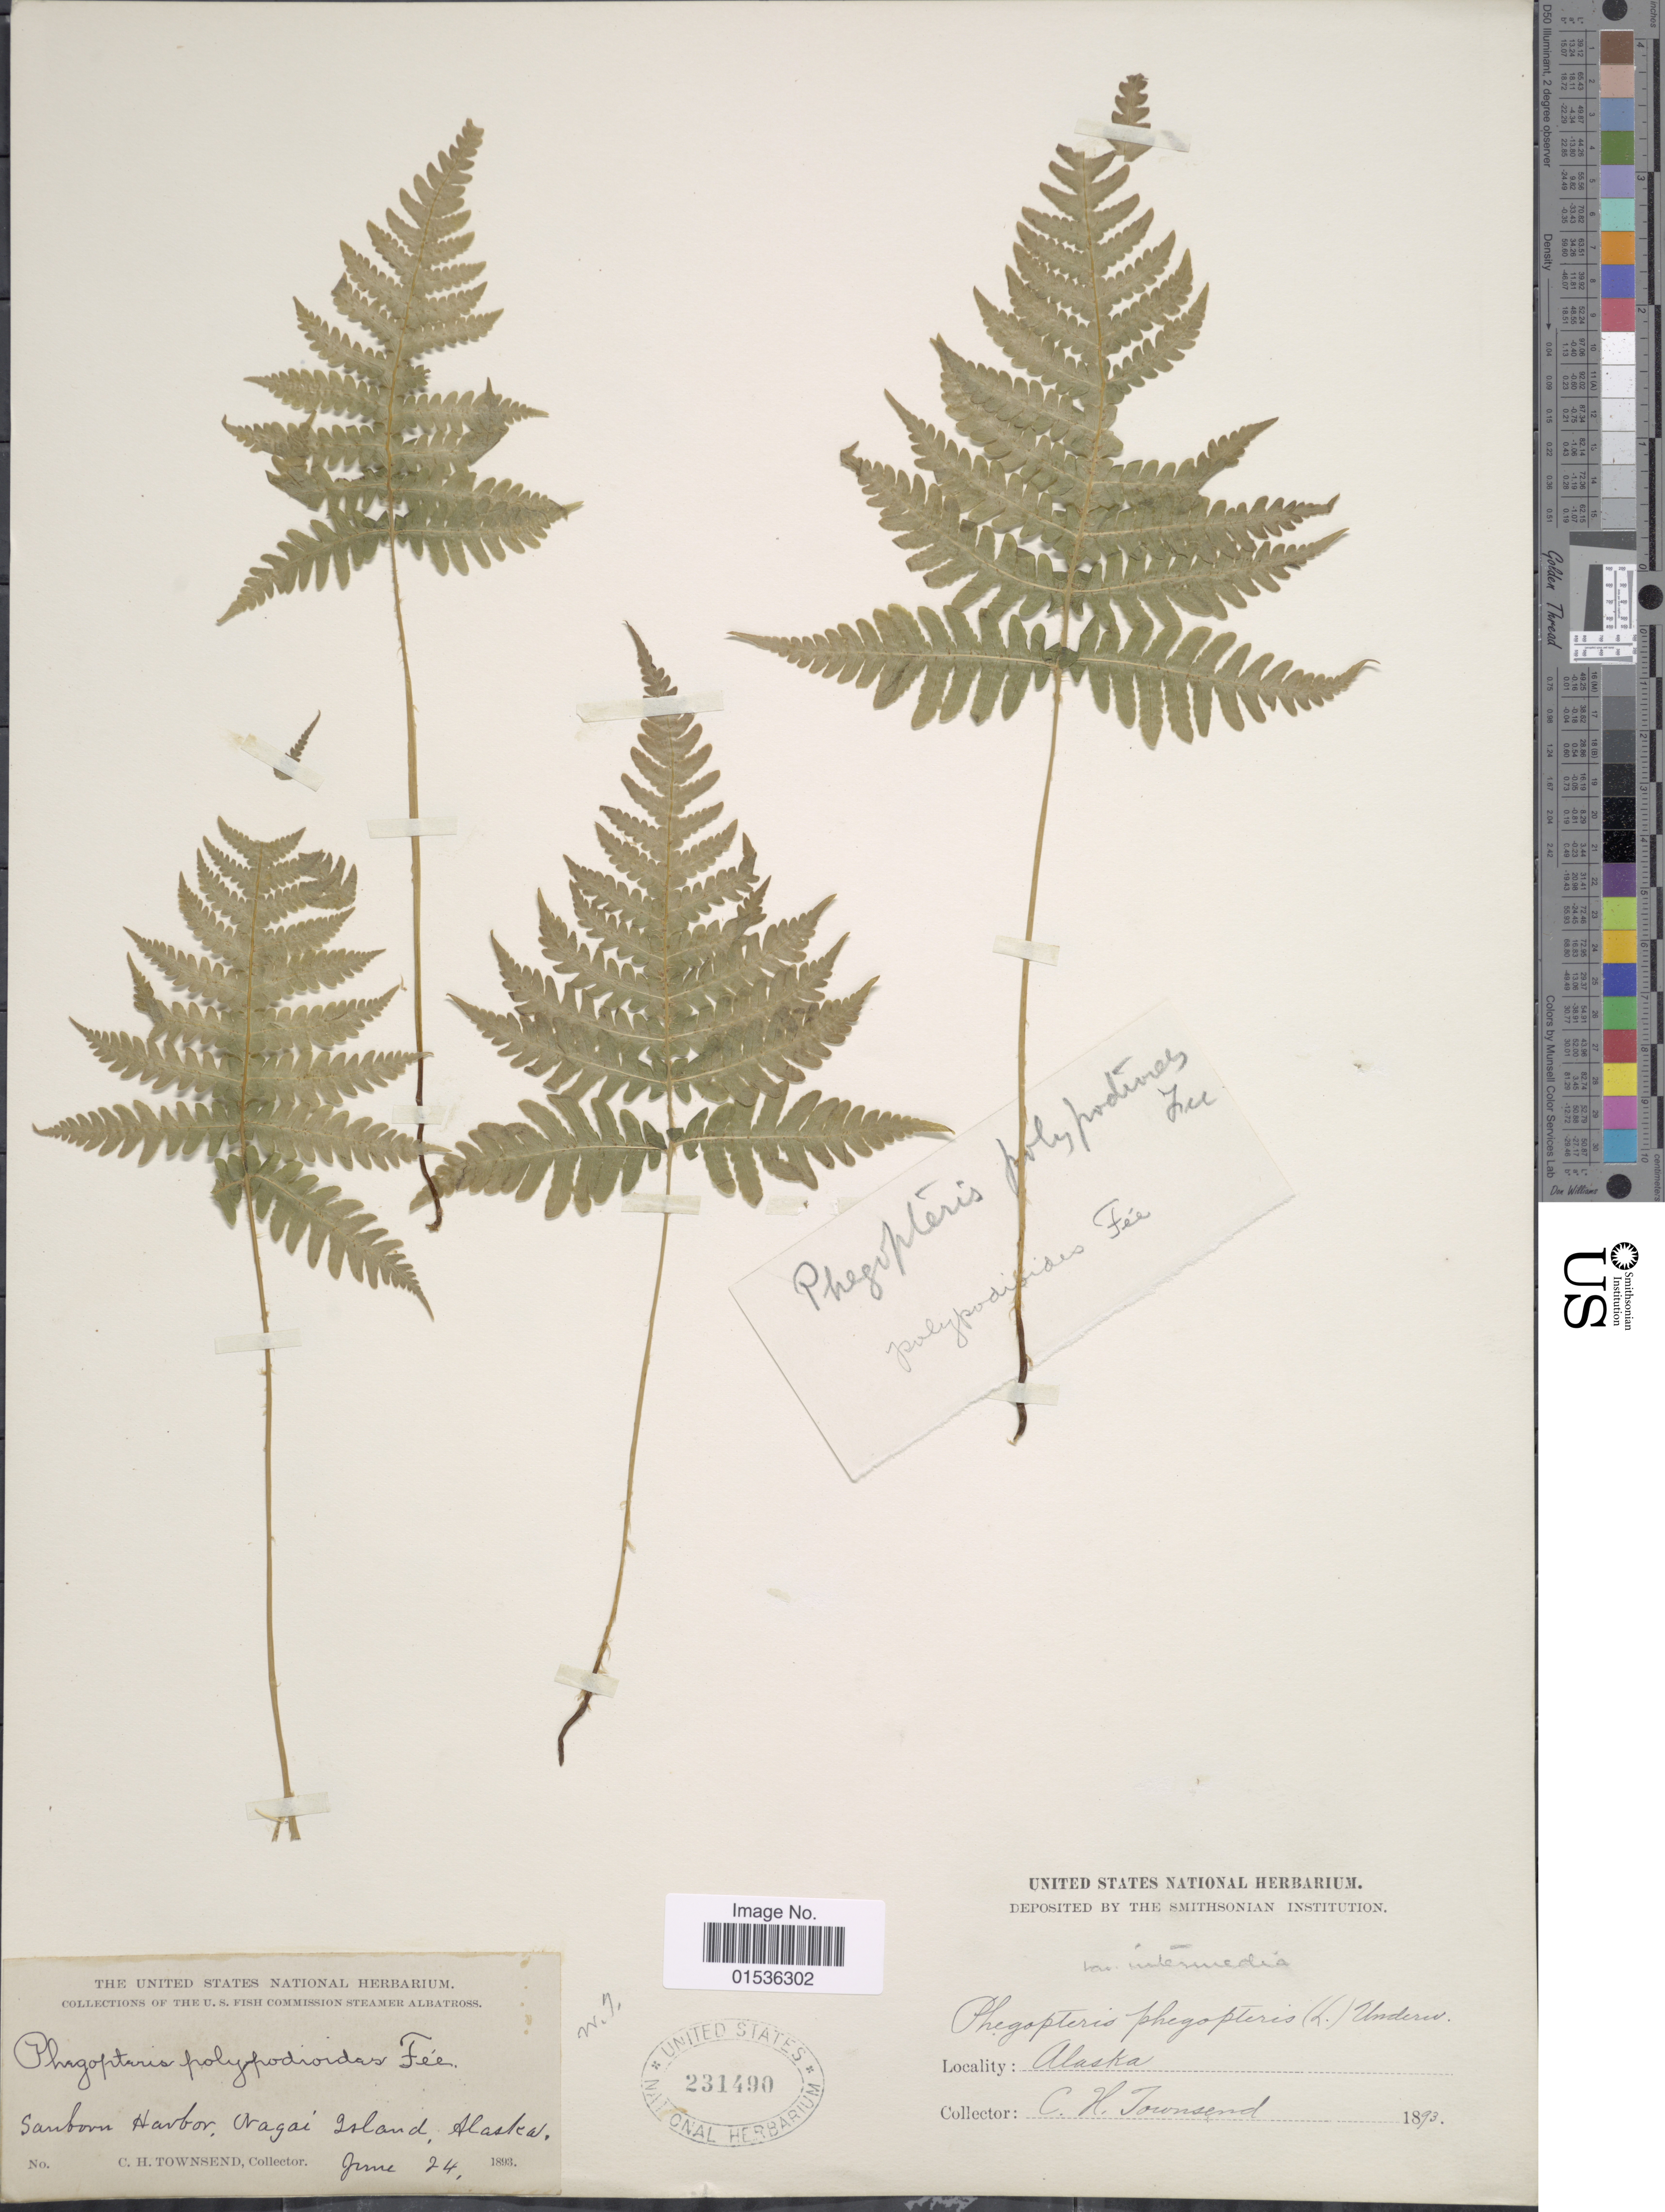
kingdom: Plantae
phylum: Tracheophyta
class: Polypodiopsida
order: Polypodiales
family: Thelypteridaceae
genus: Phegopteris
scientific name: Phegopteris connectilis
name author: (Michx.) Watt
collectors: C. H. Townsend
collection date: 1893-06-24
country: United States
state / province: Alaska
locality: Sanborn Harbor, Nagai Island, Alaska.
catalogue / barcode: US 231499